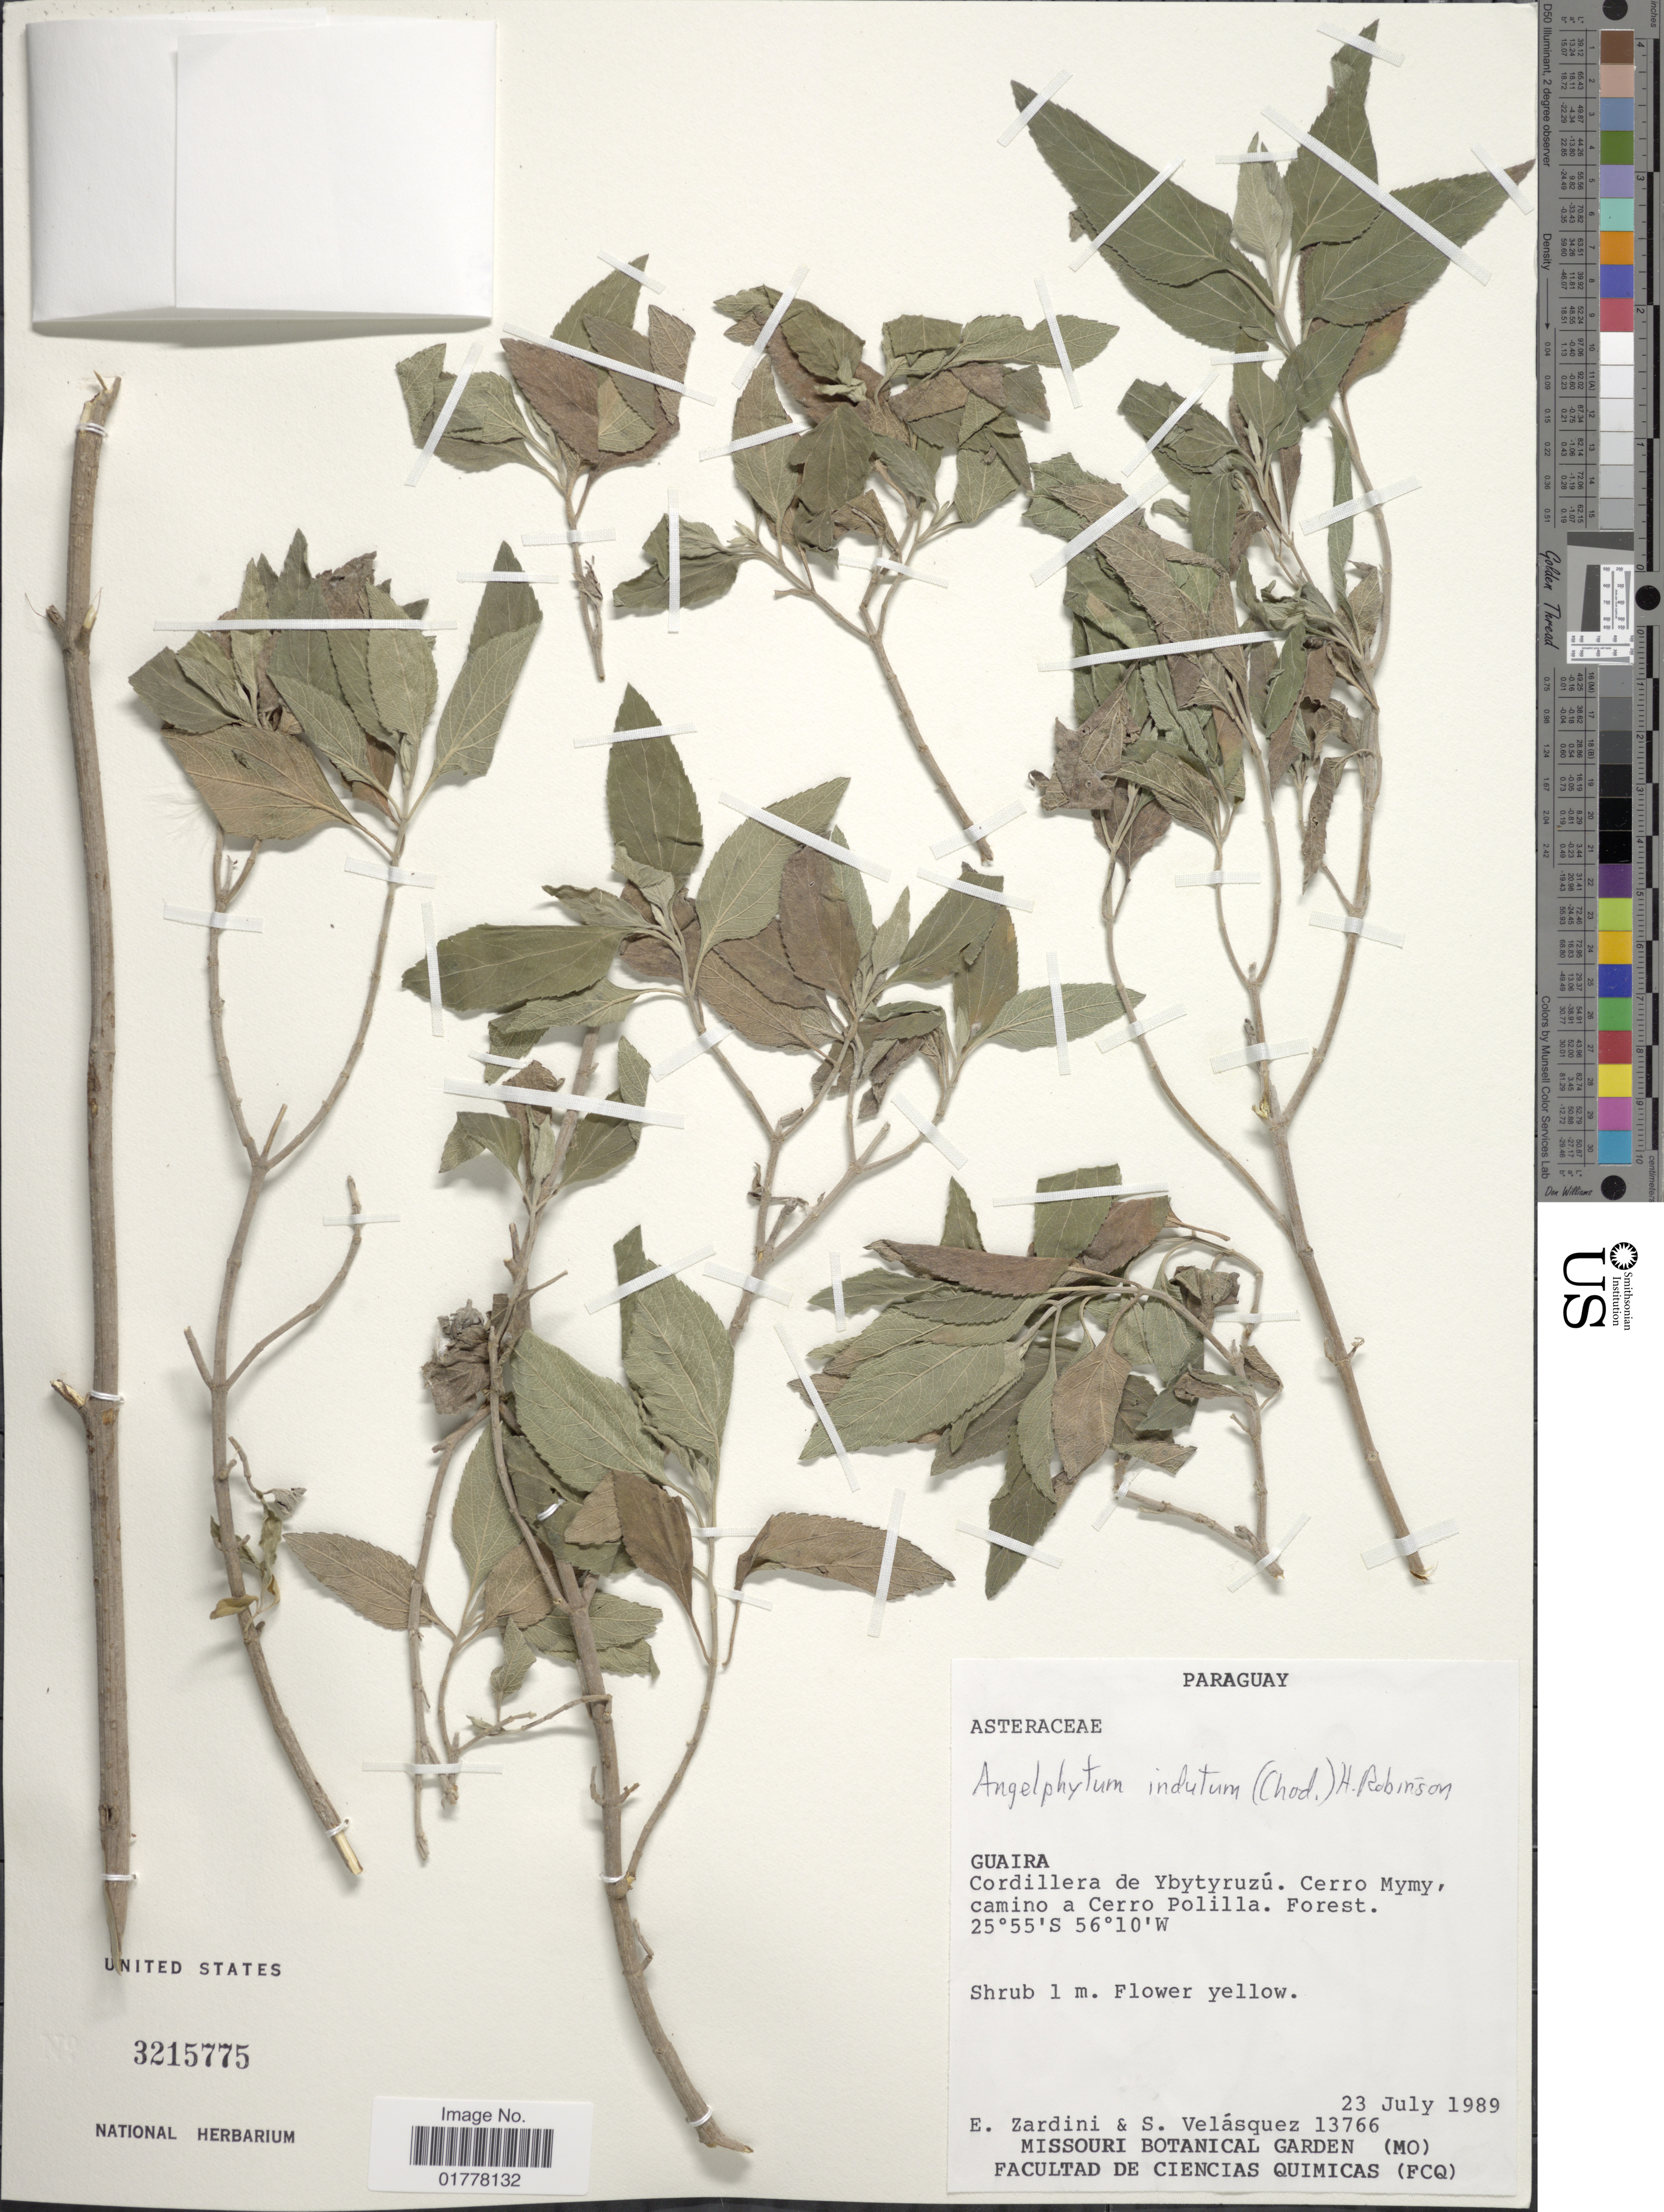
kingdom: Plantae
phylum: Tracheophyta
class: Magnoliopsida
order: Asterales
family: Asteraceae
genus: Angelphytum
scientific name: Angelphytum indutum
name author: (Chodat) H. Rob.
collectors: E. M. Zardini & S. Velasquez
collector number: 13766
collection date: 1989-07-23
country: Paraguay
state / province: Guaira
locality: Guaira. Cordillera de Ybytyruzú. Cerro Mymy, camino a Cerro Polilla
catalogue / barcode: US 3215775